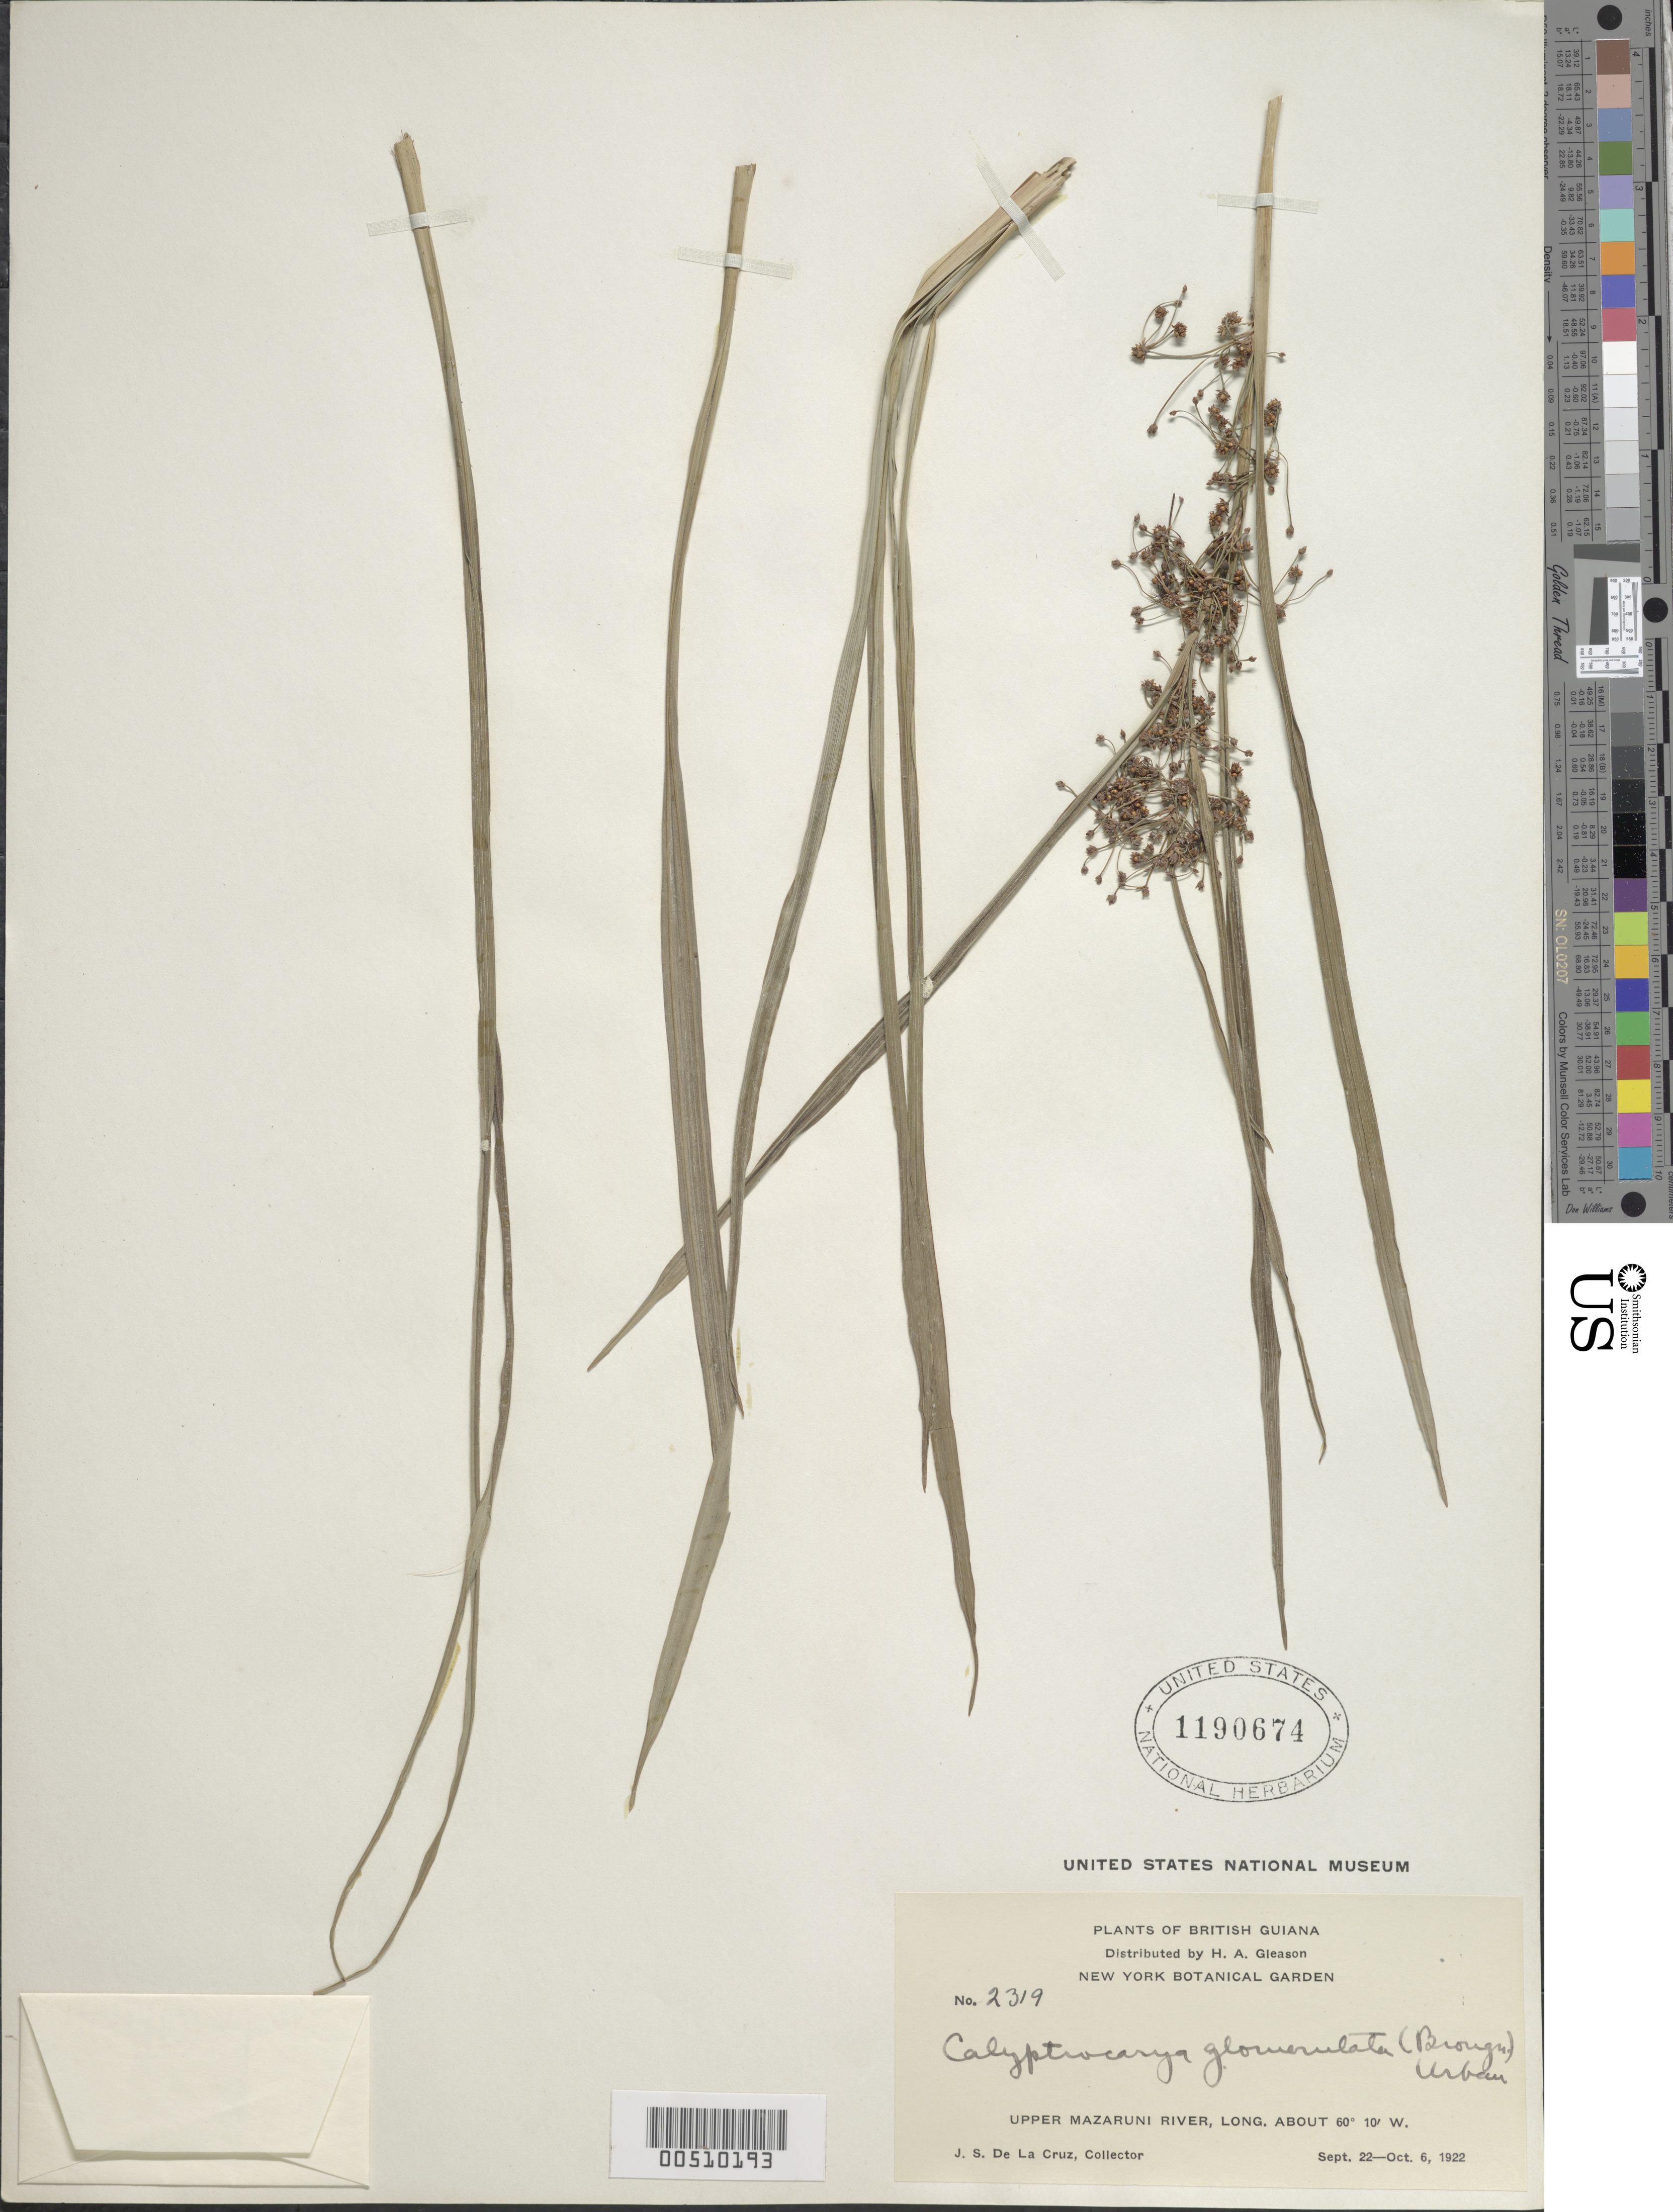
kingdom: Plantae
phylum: Tracheophyta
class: Liliopsida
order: Poales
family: Cyperaceae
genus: Calyptrocarya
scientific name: Calyptrocarya glomerulata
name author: (Brongn.) Urb.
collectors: J. S. de la Cruz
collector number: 2319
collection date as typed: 22 Sep 1922 to 06 Oct 1922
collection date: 1922-09-22/1922-10-06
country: Guyana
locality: Upper Mazaruni River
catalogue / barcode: US 1190674